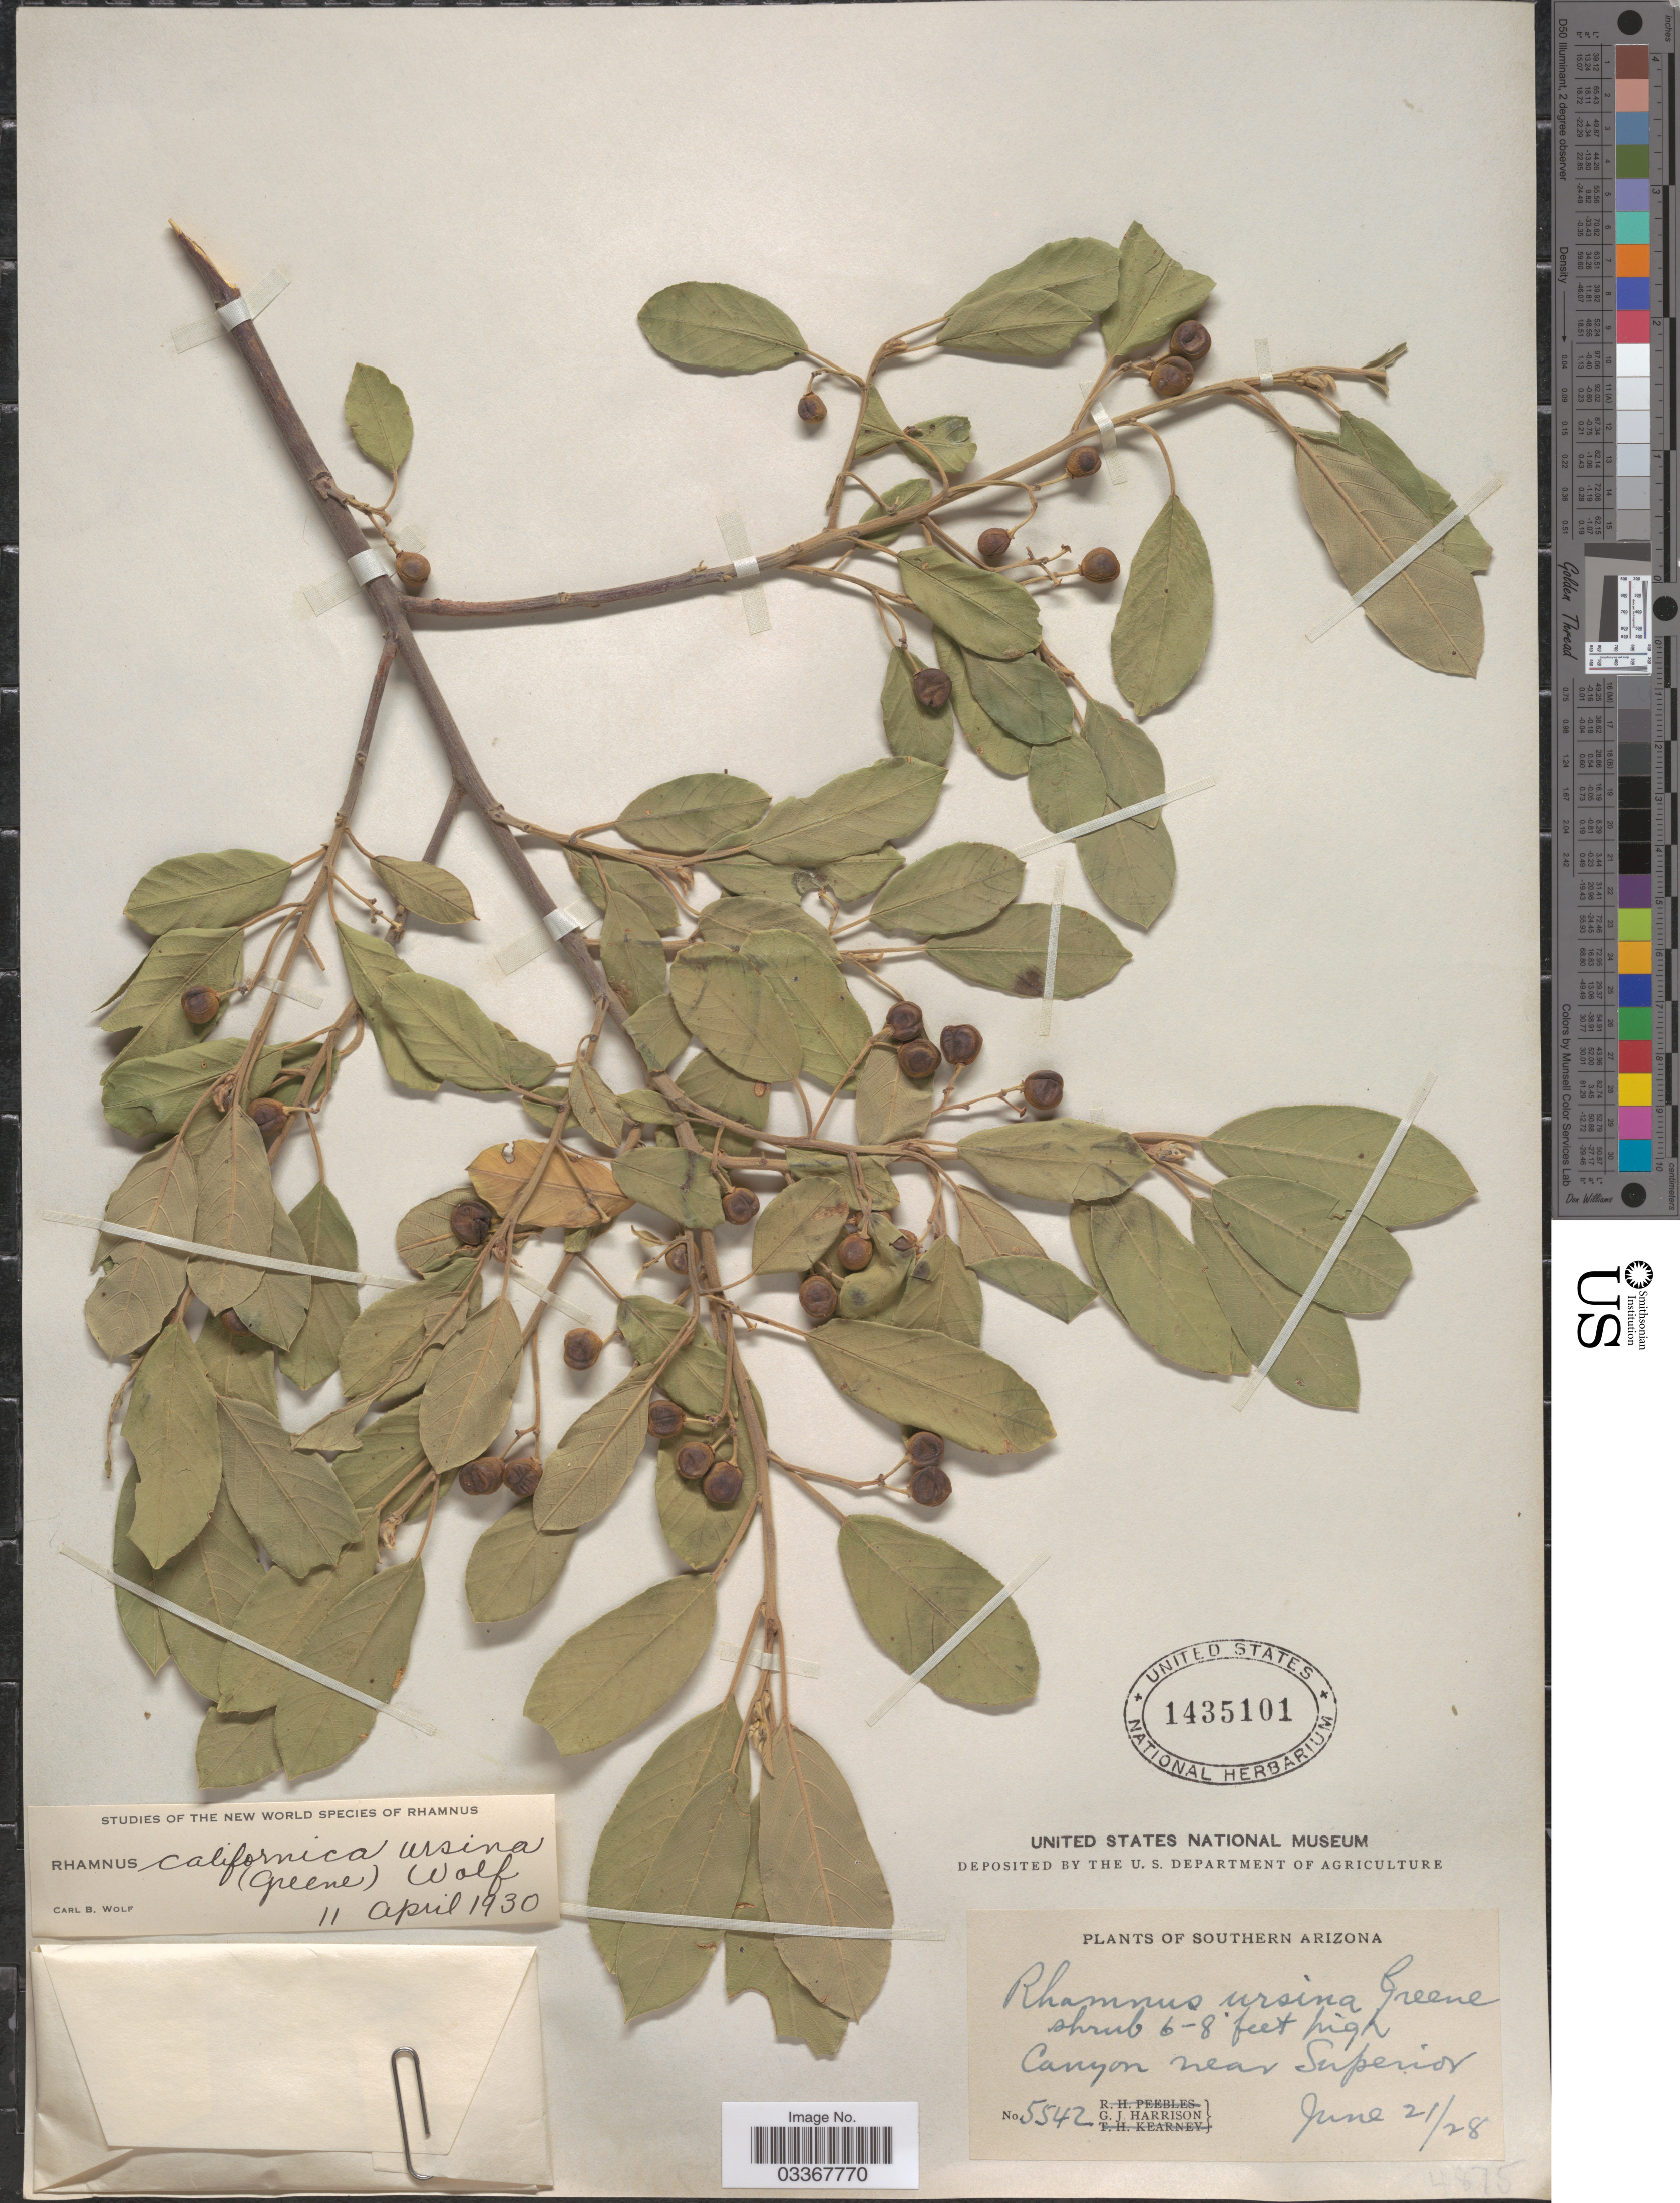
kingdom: Plantae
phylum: Tracheophyta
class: Magnoliopsida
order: Rosales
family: Rhamnaceae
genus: Frangula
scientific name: Frangula californica subsp. ursina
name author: (Greene) Kartesz & Gandhi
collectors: G. J. Harrison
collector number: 5542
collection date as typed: Transcribed d/m/y: 21/6/28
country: United States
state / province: Arizona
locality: Southern Arizona, Canyon near Superior.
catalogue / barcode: US 1435101